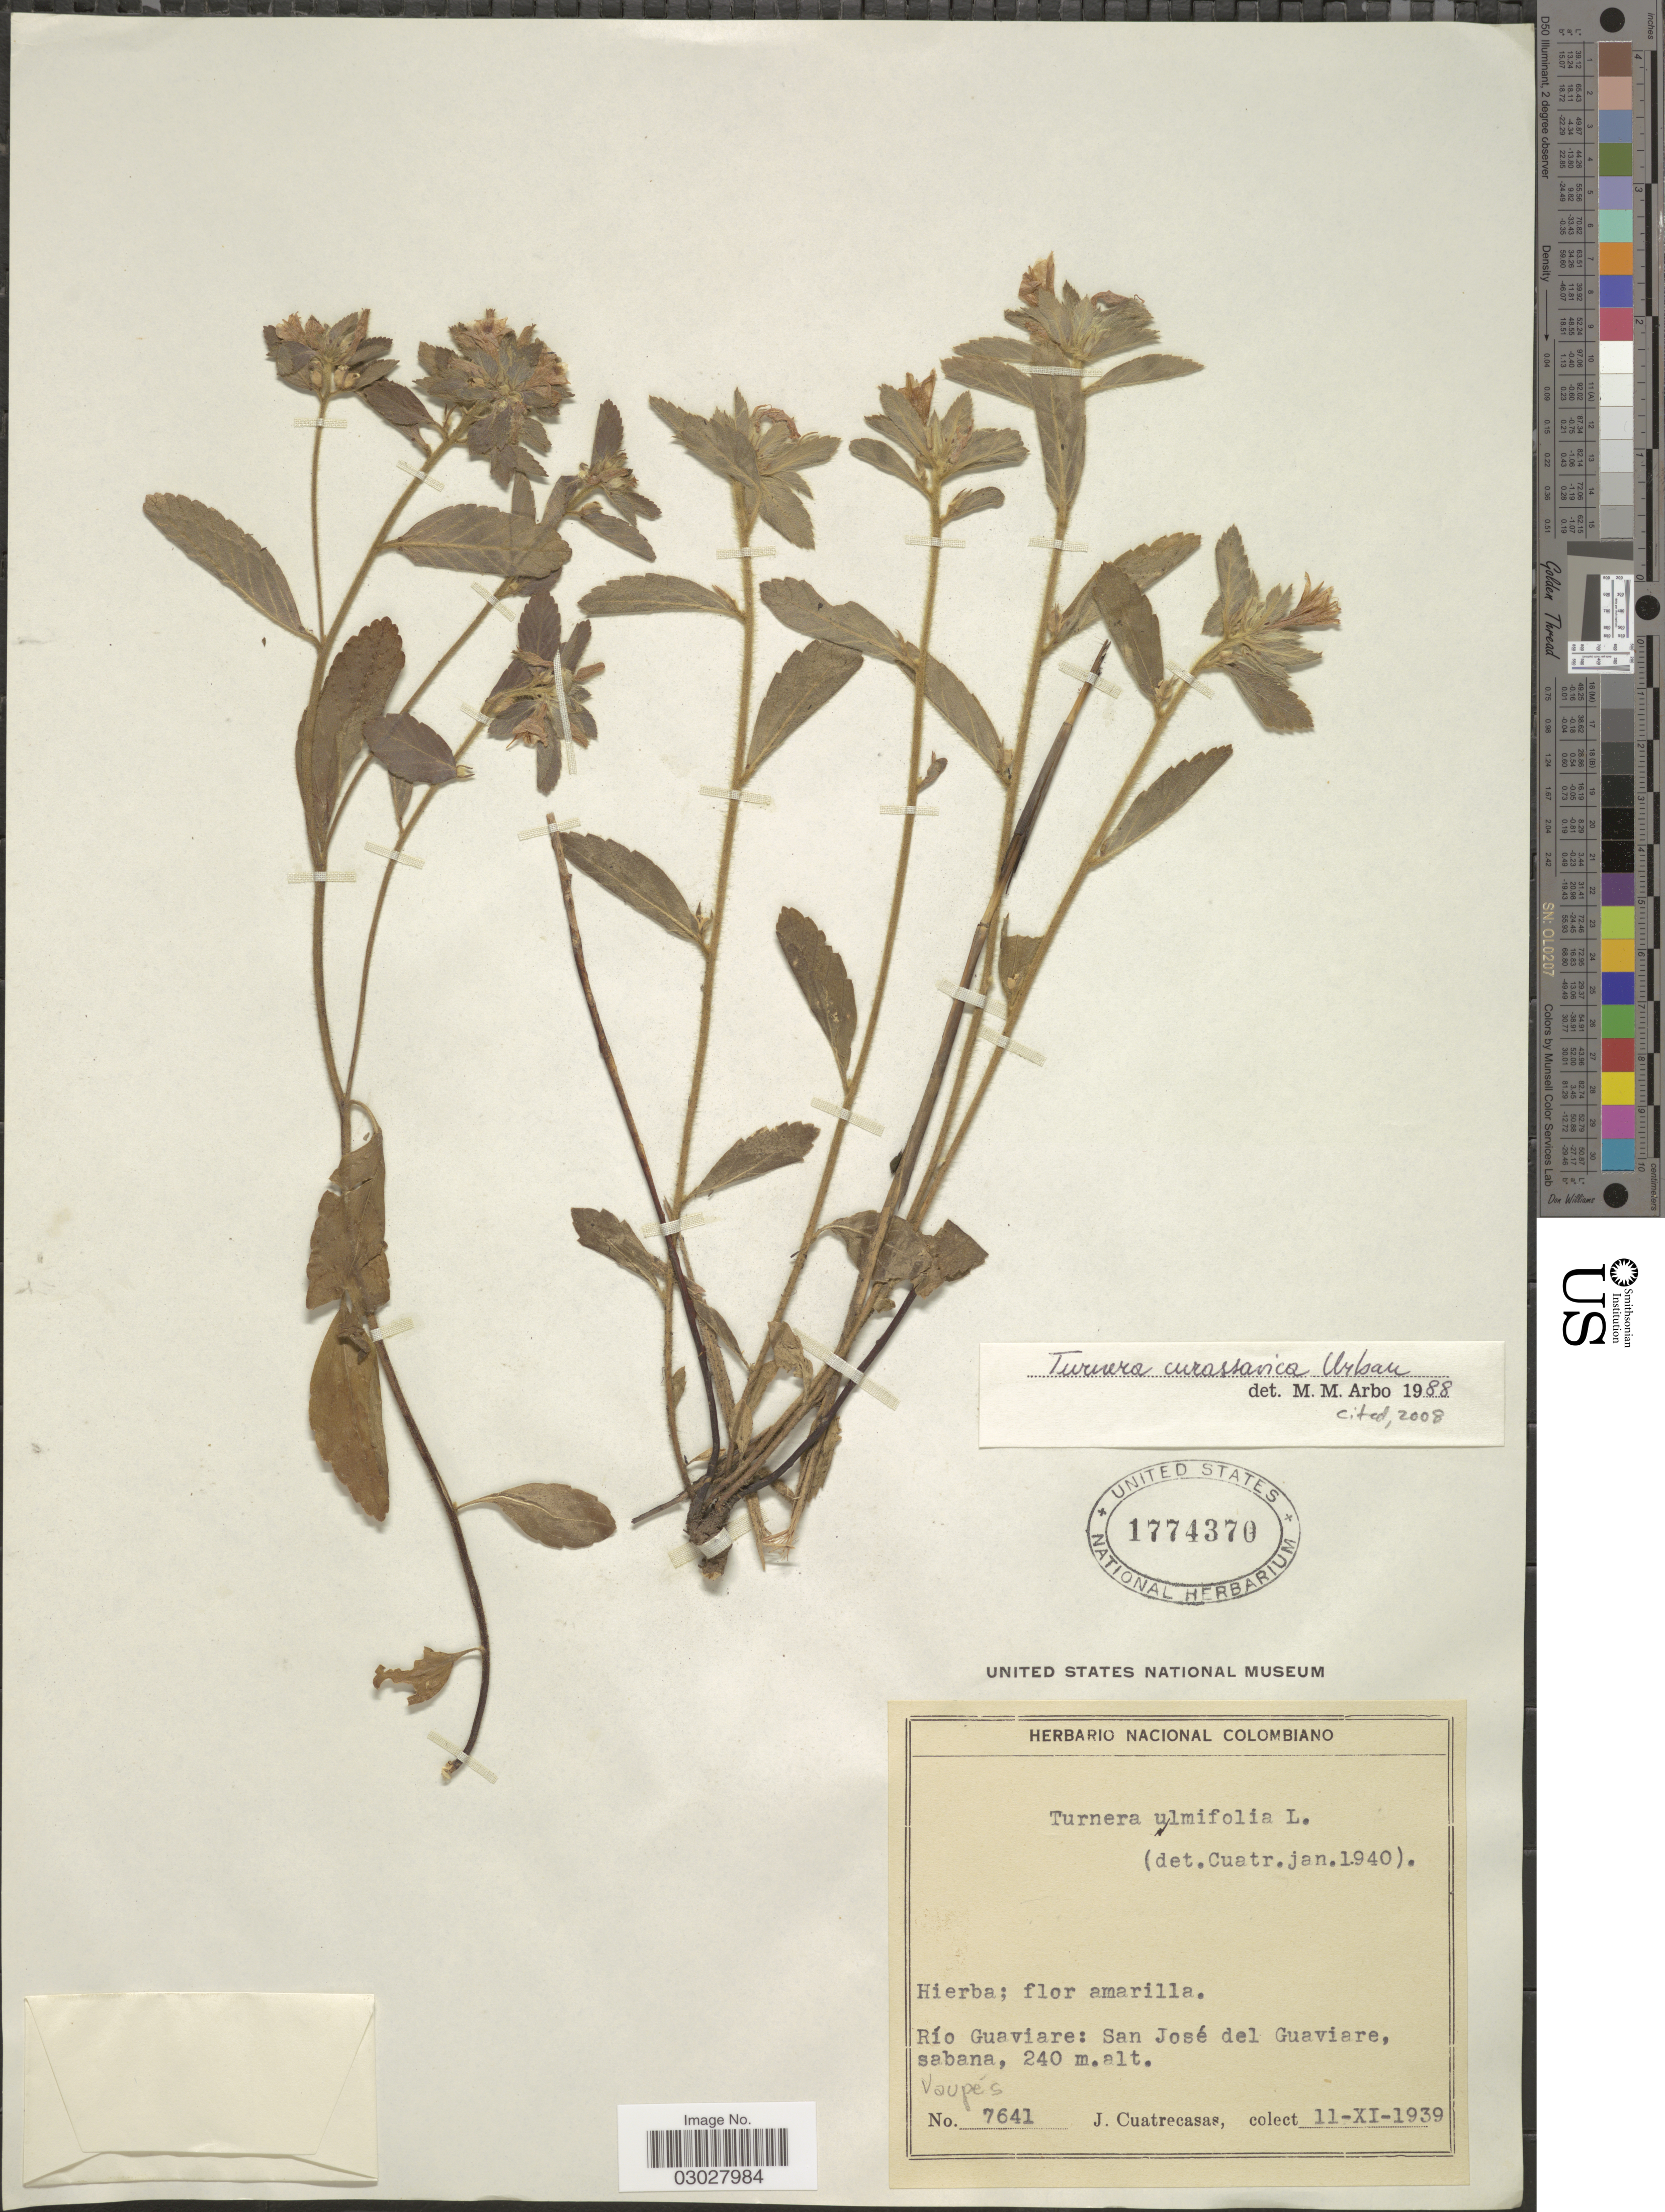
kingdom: Plantae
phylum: Tracheophyta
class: Magnoliopsida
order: Malpighiales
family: Turneraceae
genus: Turnera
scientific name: Turnera curassavica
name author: Urb.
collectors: J. Cuatrecasas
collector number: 7641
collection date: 1939-11-11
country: Colombia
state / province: Vaupés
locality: Río Guaviare: San José del Guavuare, sabane, Vaupés.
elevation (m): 240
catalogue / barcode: US 1774370